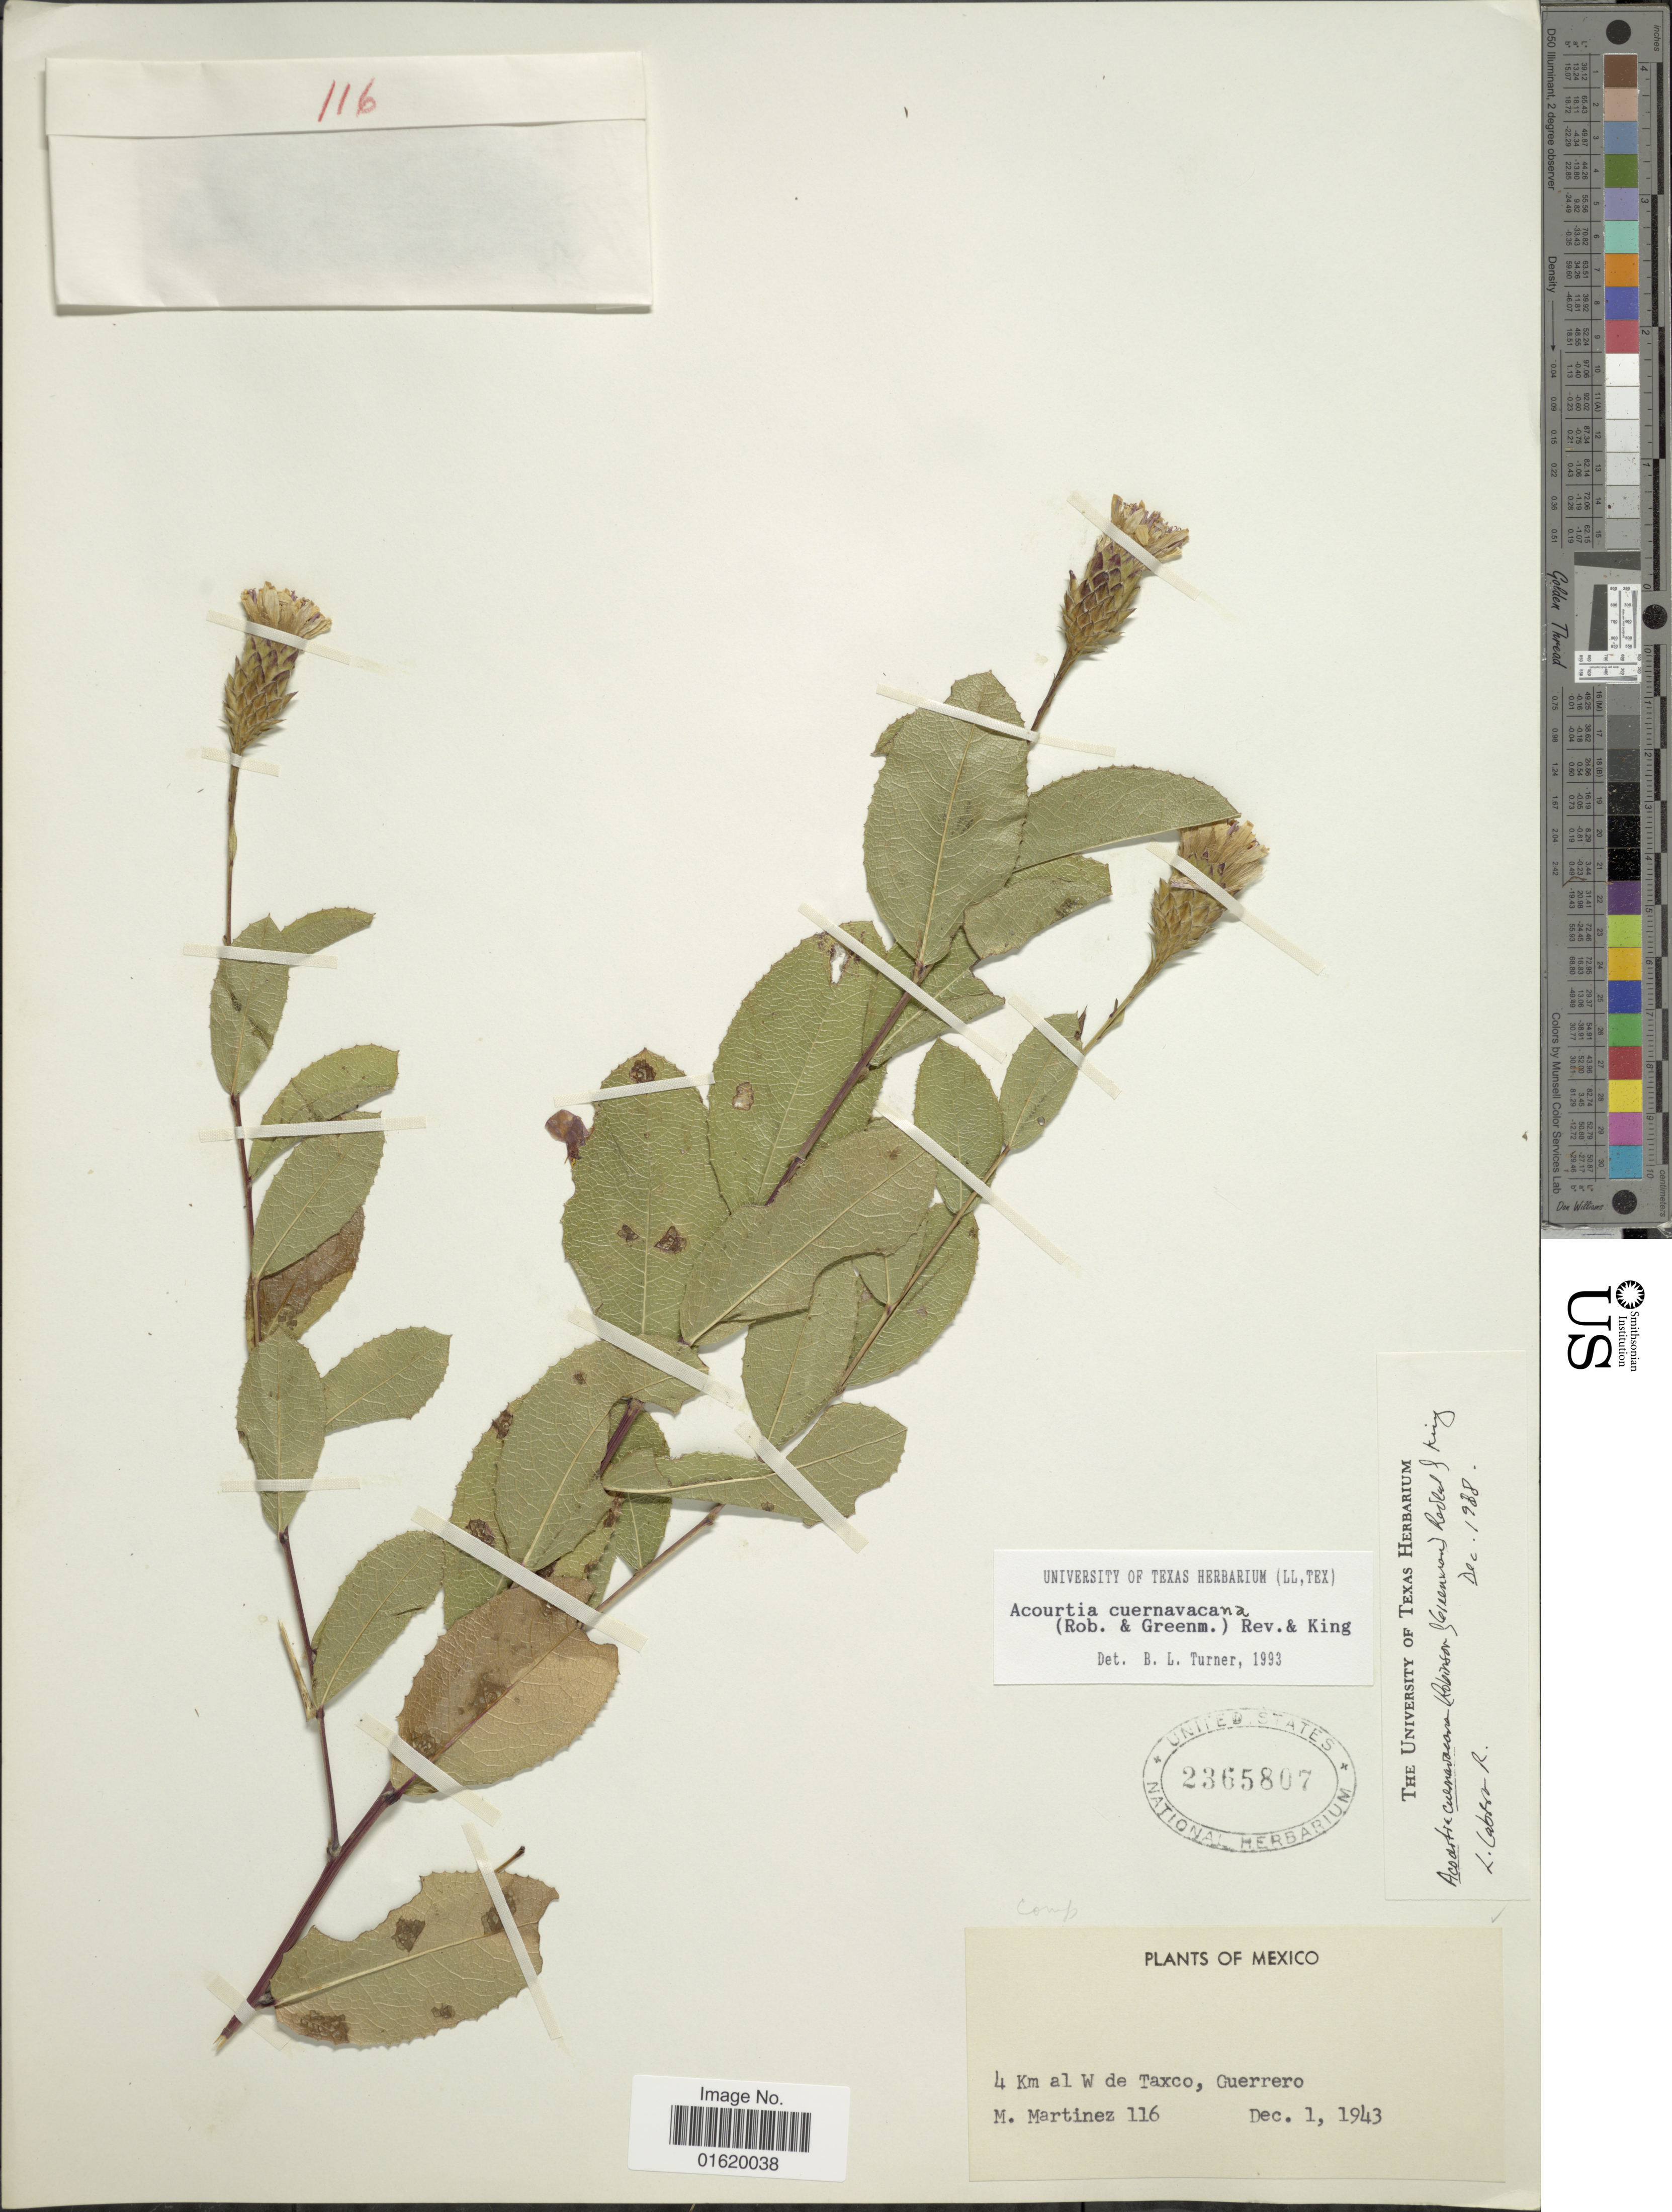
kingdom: Plantae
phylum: Tracheophyta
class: Magnoliopsida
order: Asterales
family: Asteraceae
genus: Acourtia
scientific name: Acourtia cuernavacana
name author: (B.L. Rob. & Greenm.) Reveal & R.M. King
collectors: M. Martinez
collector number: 116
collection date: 1943-12-01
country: Mexico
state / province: Guerrero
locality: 4 km al W de Taxco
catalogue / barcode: US 2365807